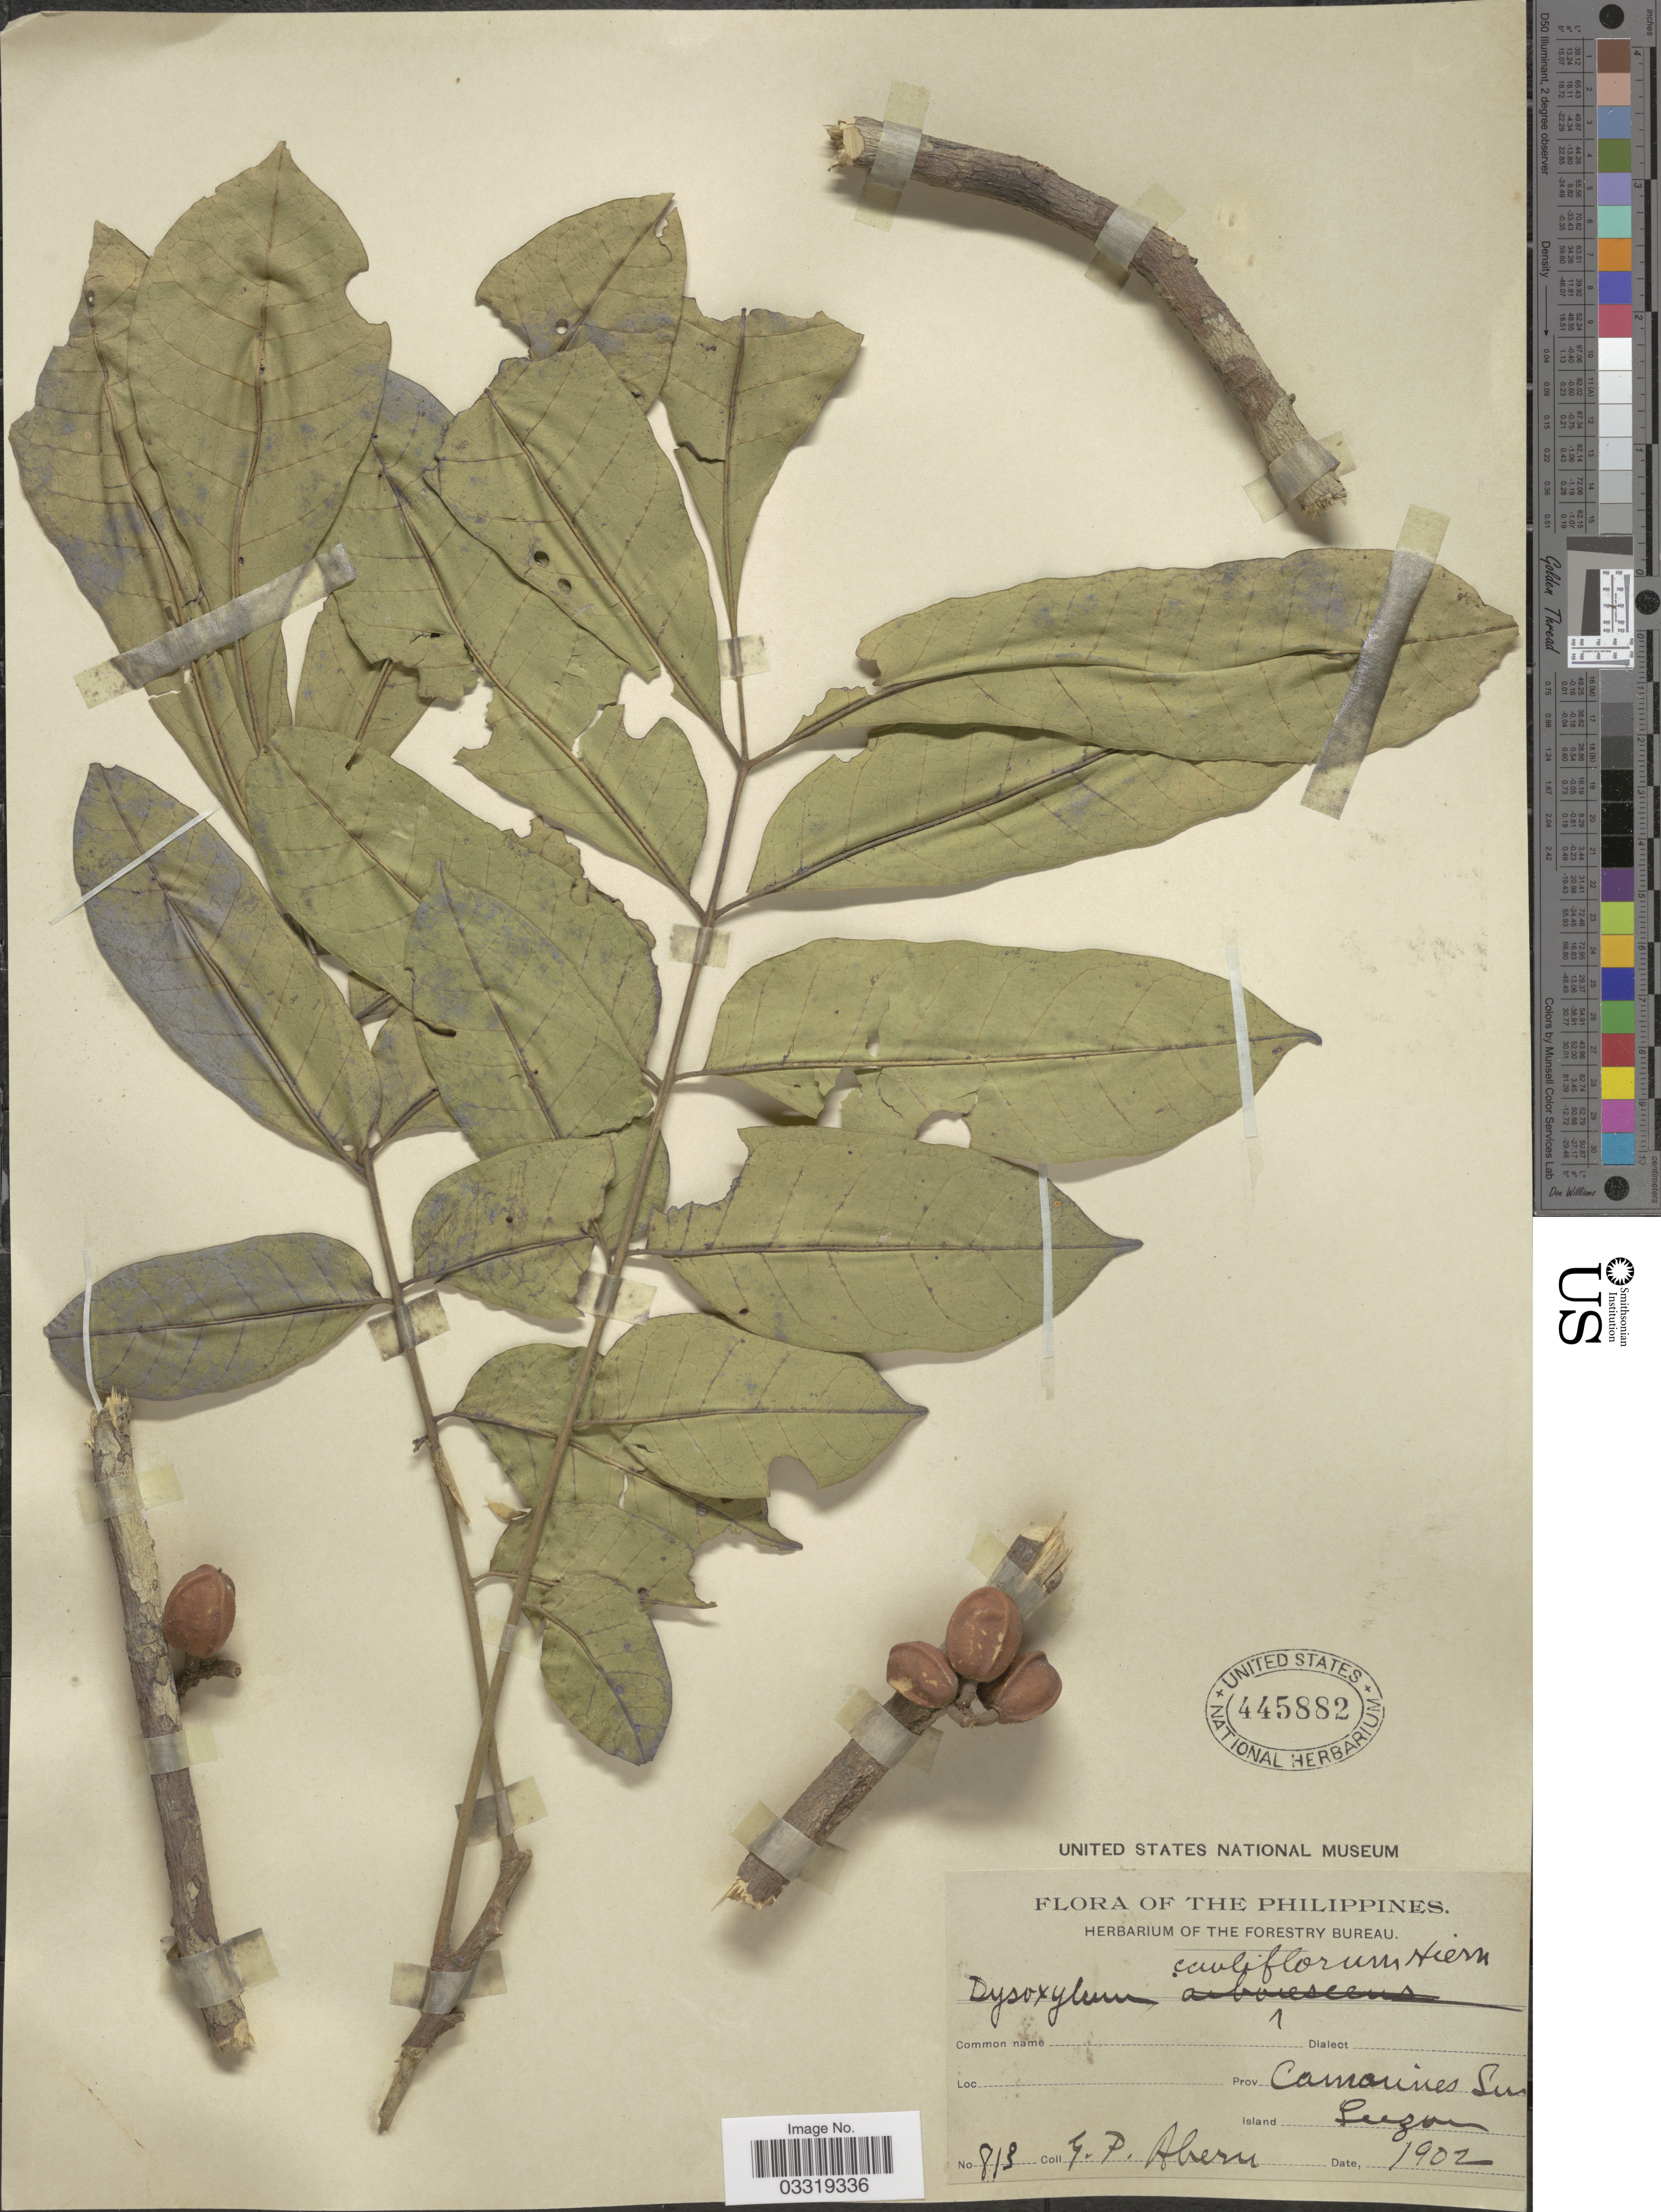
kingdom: Plantae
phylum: Tracheophyta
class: Magnoliopsida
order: Sapindales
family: Meliaceae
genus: Epicharis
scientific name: Epicharis cumingiana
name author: (C. DC.) Harms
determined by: Strong, Mark T., (BOT), Smithsonian Institution - National Museum of Natural History (UNITED STATES)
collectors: G. Ahern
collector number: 813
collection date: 1902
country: Philippines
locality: Prov. Camarines Sur, Island Luzon.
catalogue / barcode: US 445882